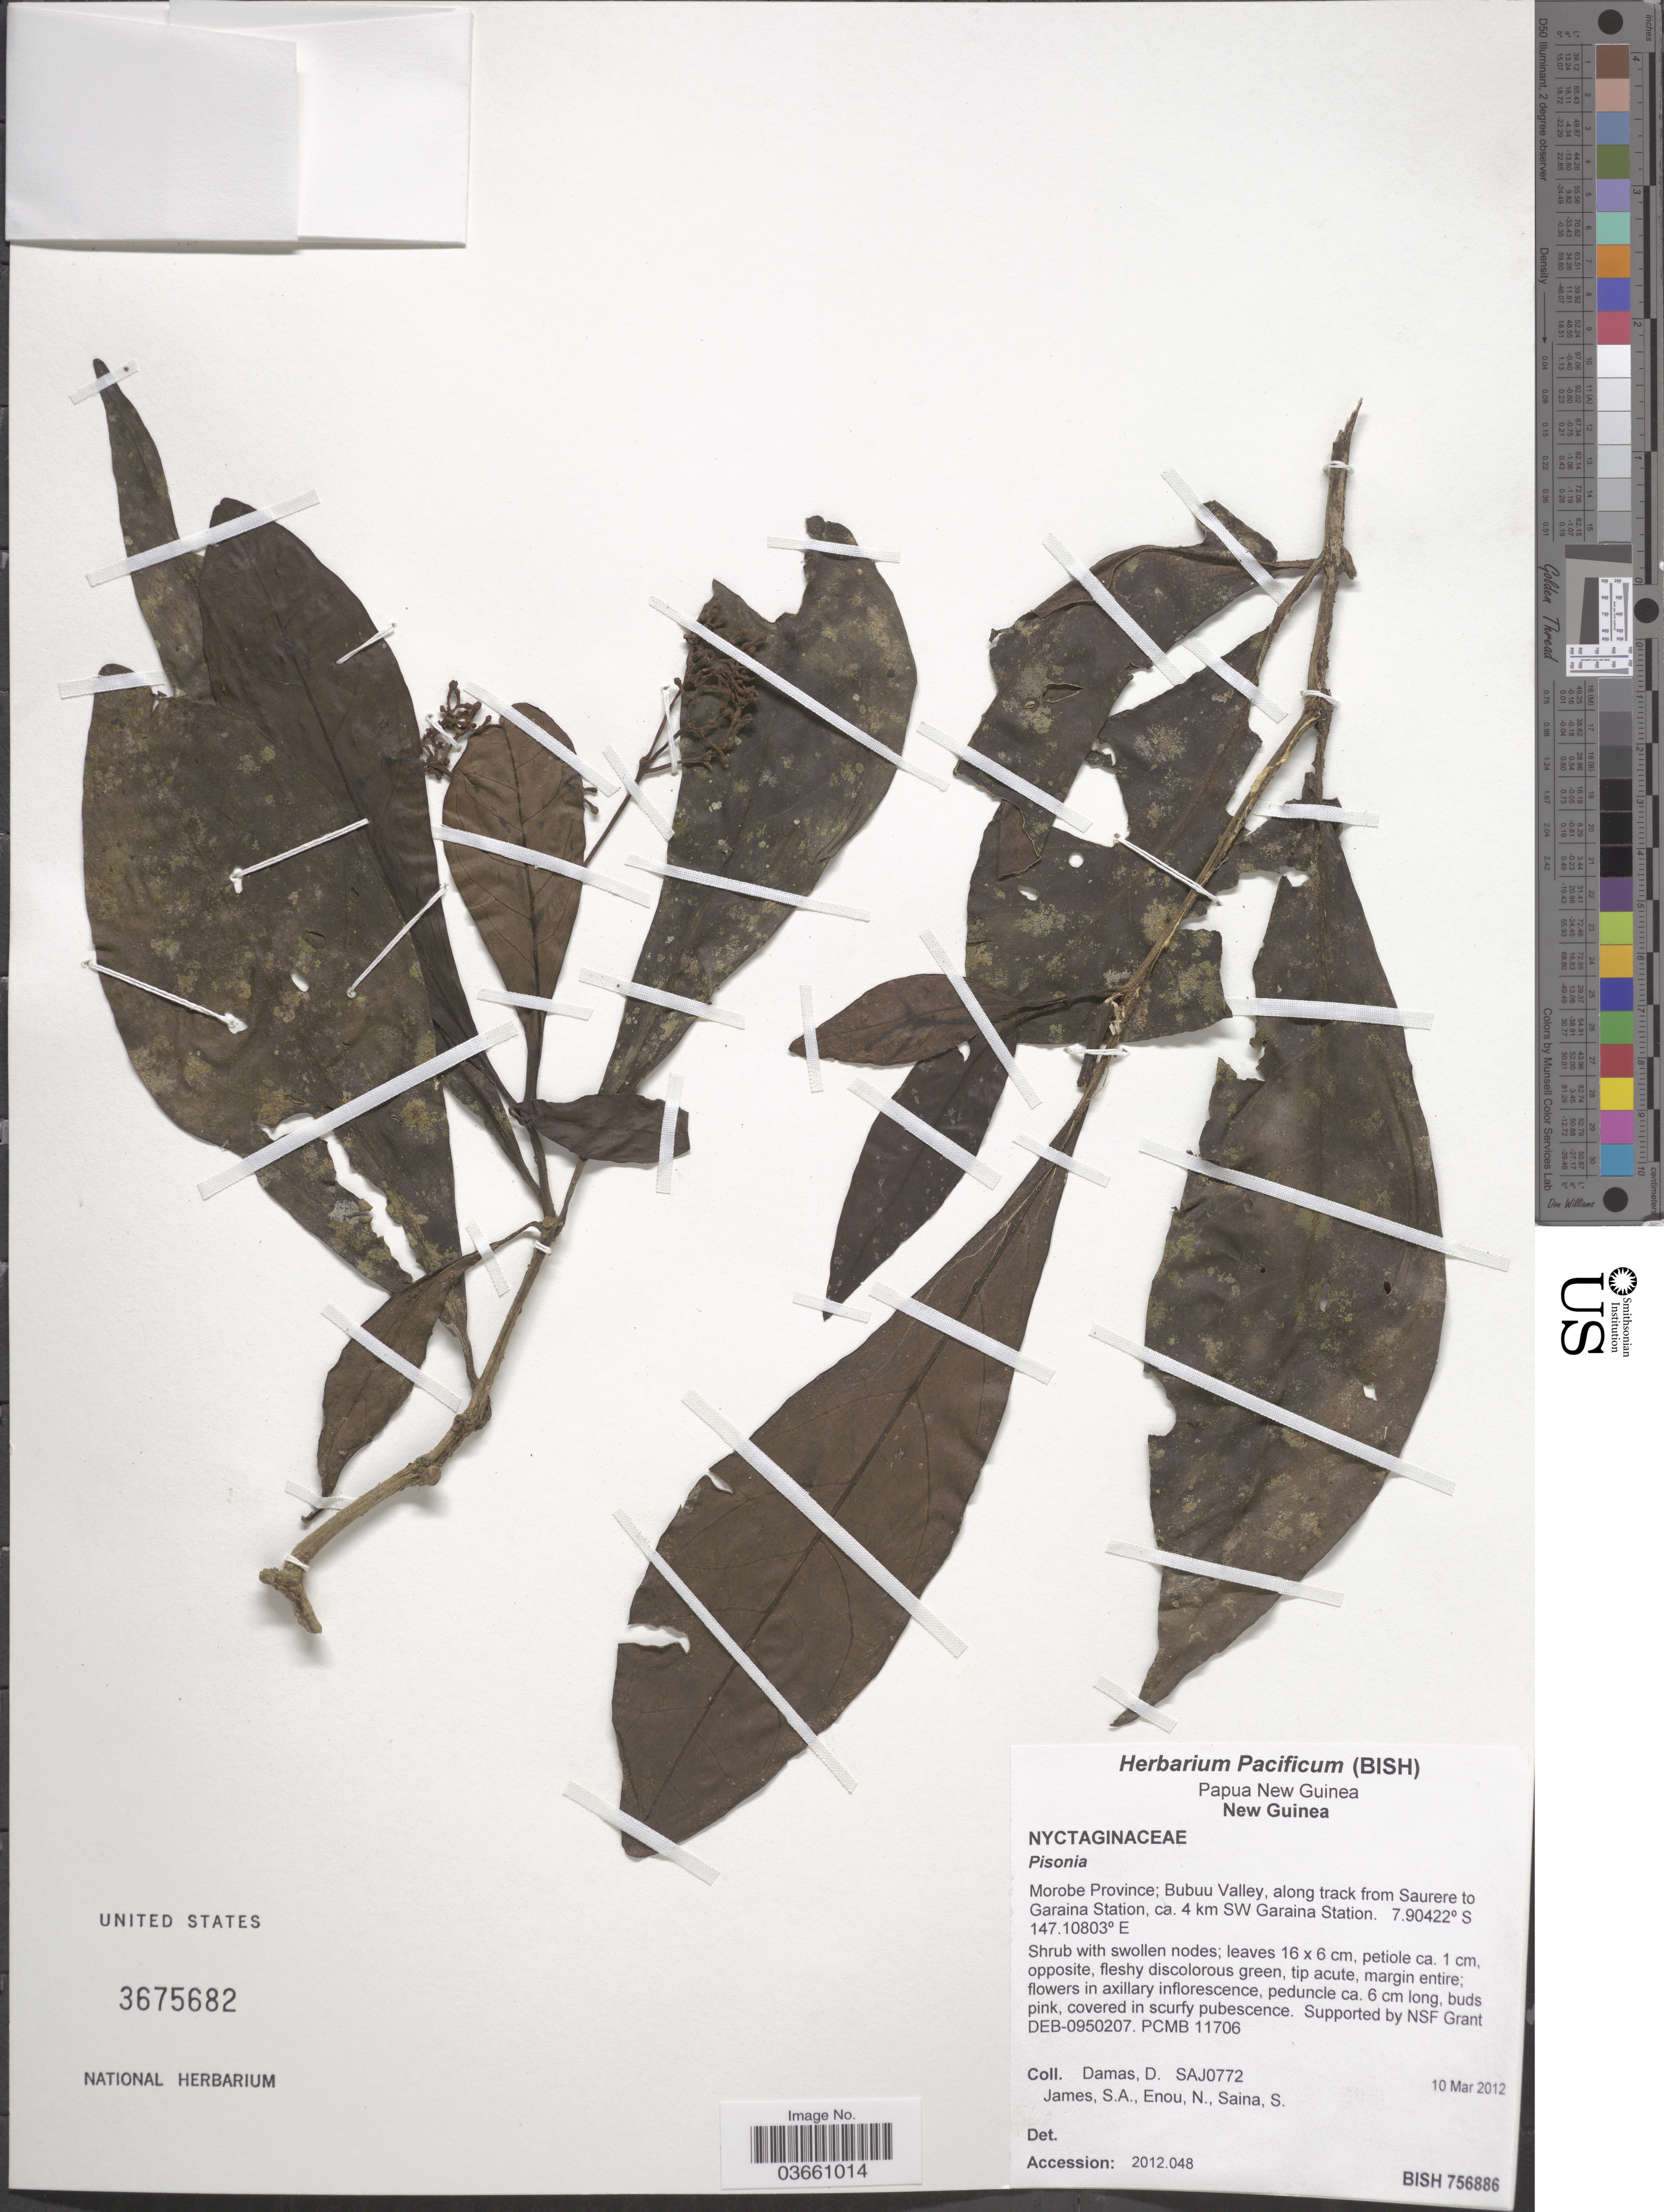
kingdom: Plantae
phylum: Tracheophyta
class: Magnoliopsida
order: Caryophyllales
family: Nyctaginaceae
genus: Pisonia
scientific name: Pisonia sp.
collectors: D. Damas, S. James, N. Enou & S. Saina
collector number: SAJ0772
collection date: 2012-03-10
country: Papua New Guinea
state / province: Morobe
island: New Guinea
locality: New Guinea. Bubuu Valley, along track from Saurere to Garaina Station, ca. 4 km SW Garaina Station.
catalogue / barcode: US 3675682